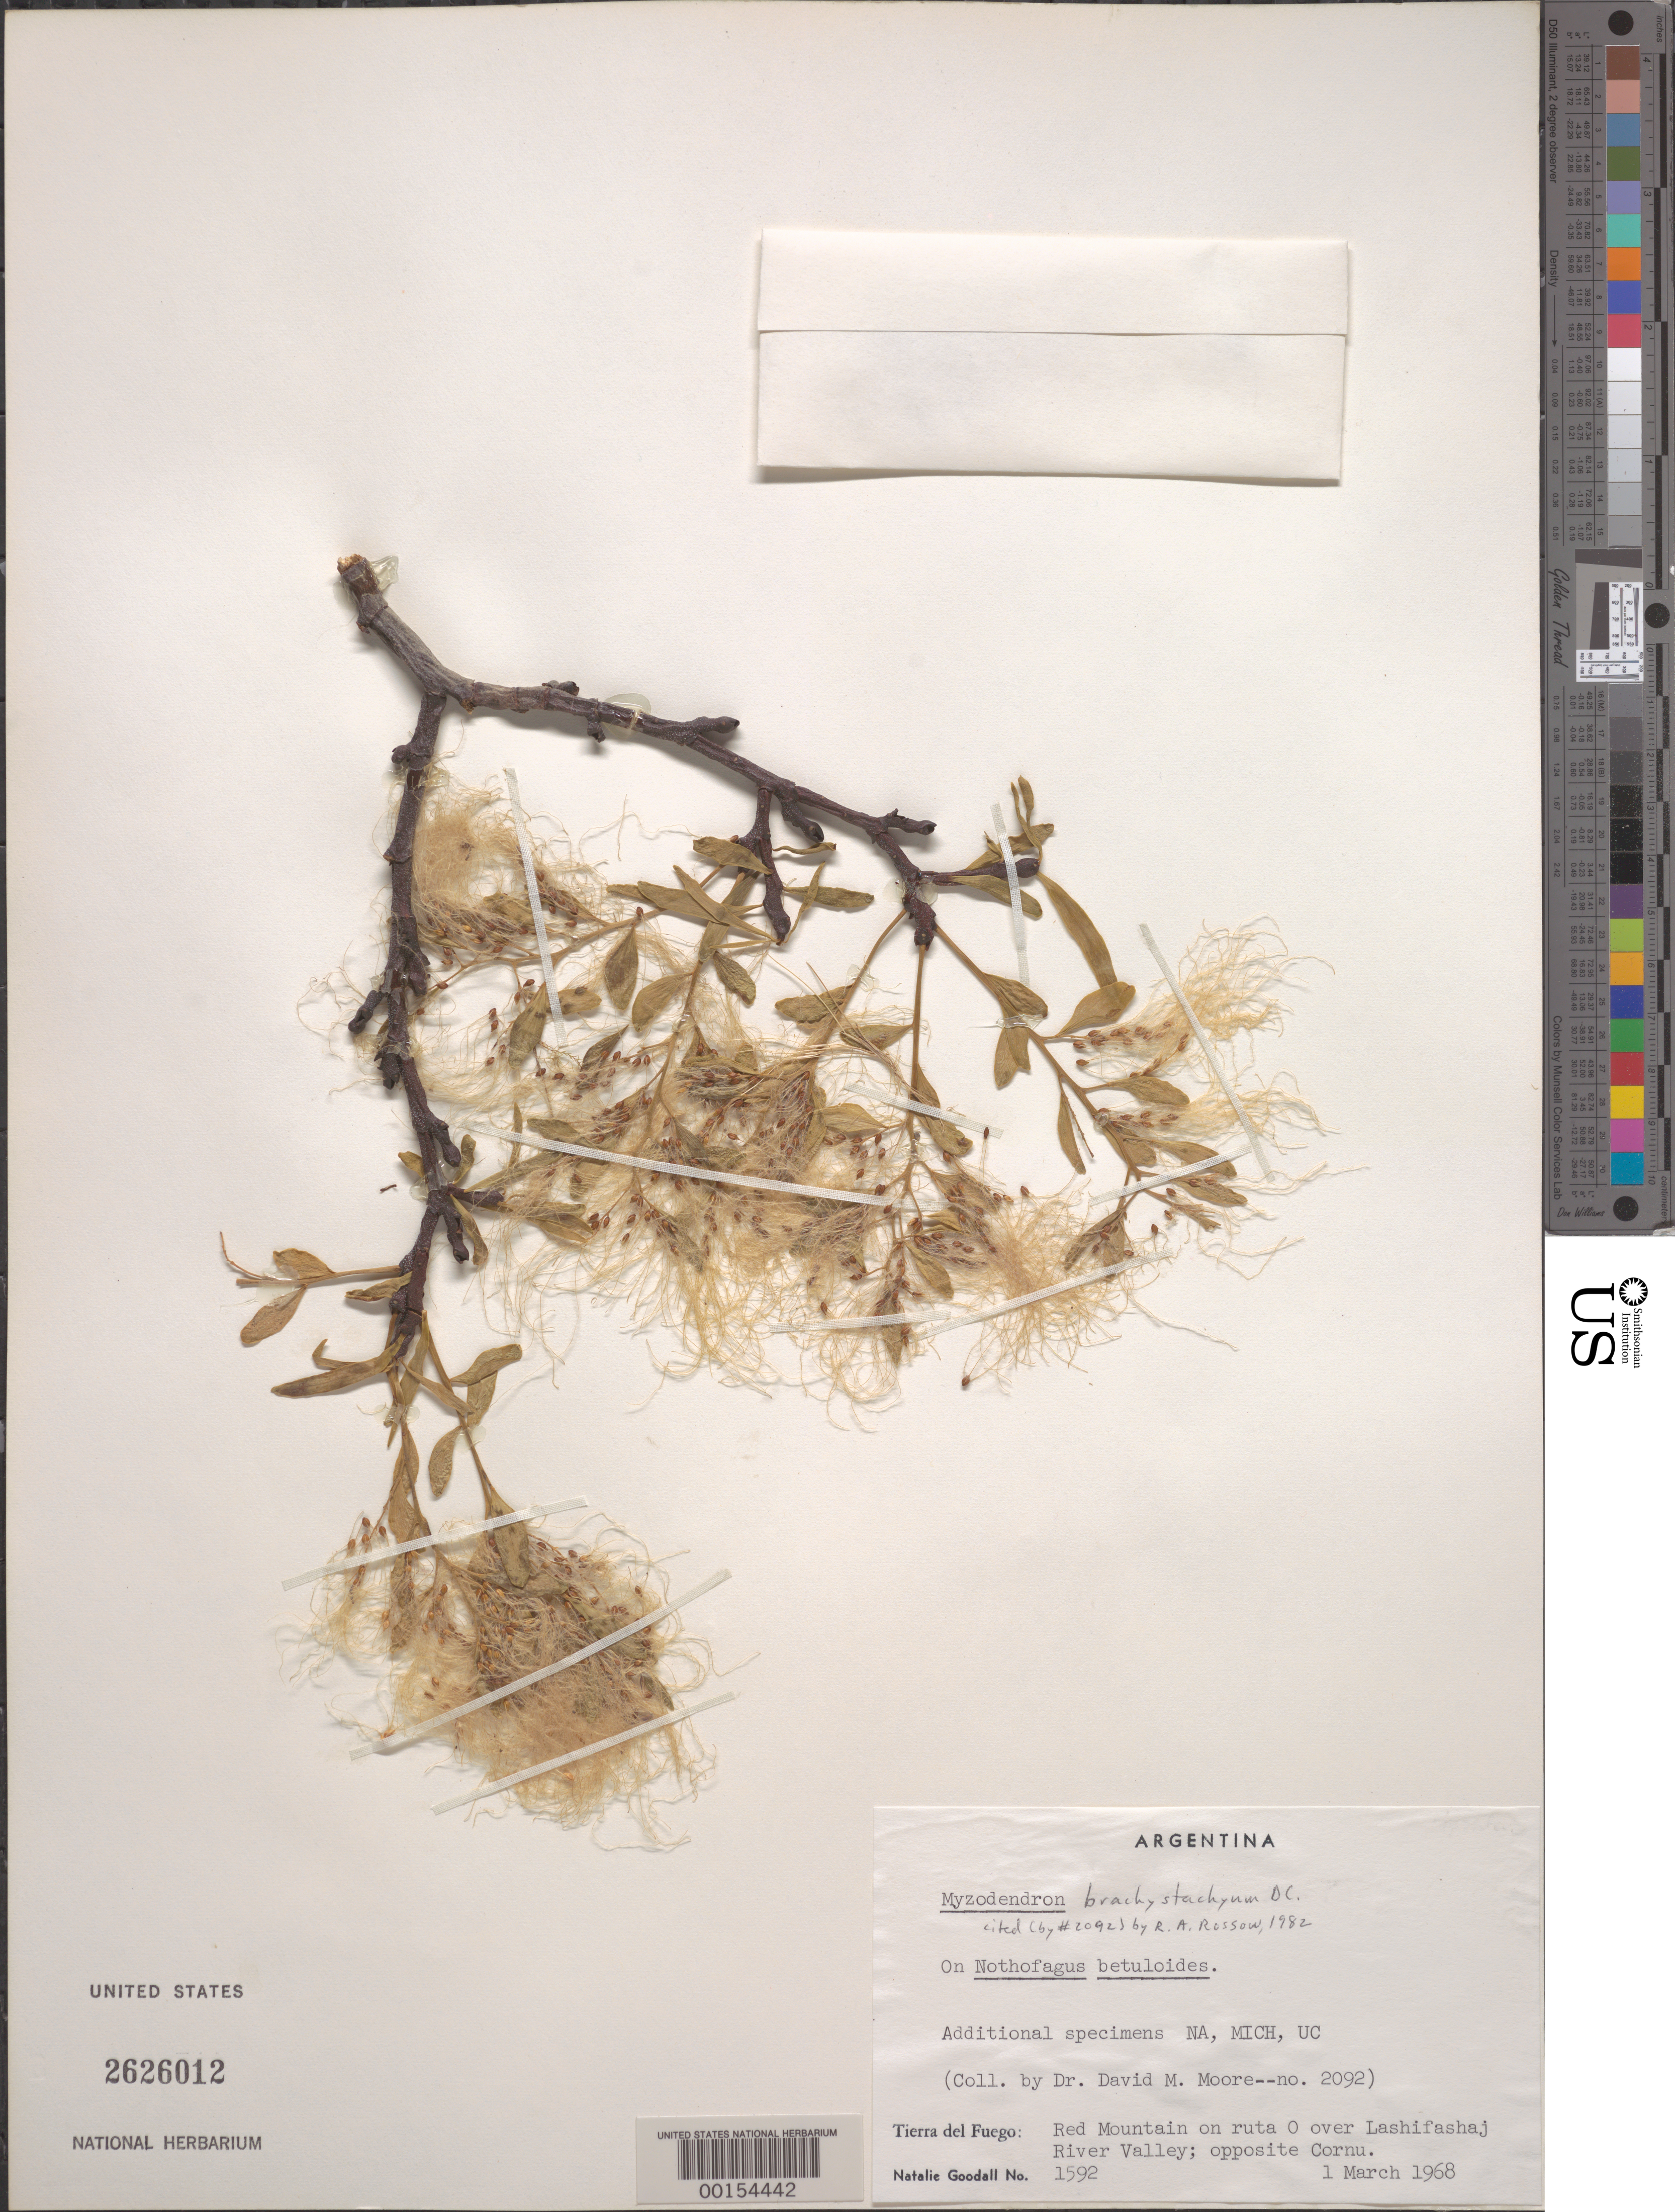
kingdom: Plantae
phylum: Tracheophyta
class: Magnoliopsida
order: Santalales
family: Misodendraceae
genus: Misodendrum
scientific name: Misodendrum brachystachyum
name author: DC.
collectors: D. Moore & N. Goodall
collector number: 2092/1592?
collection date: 1968-03-01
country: Argentina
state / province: Tierra del Fuego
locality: Red Mountain on ruta O over Lashifashaj River Valley; opposite Cornu.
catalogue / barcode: US 2626012